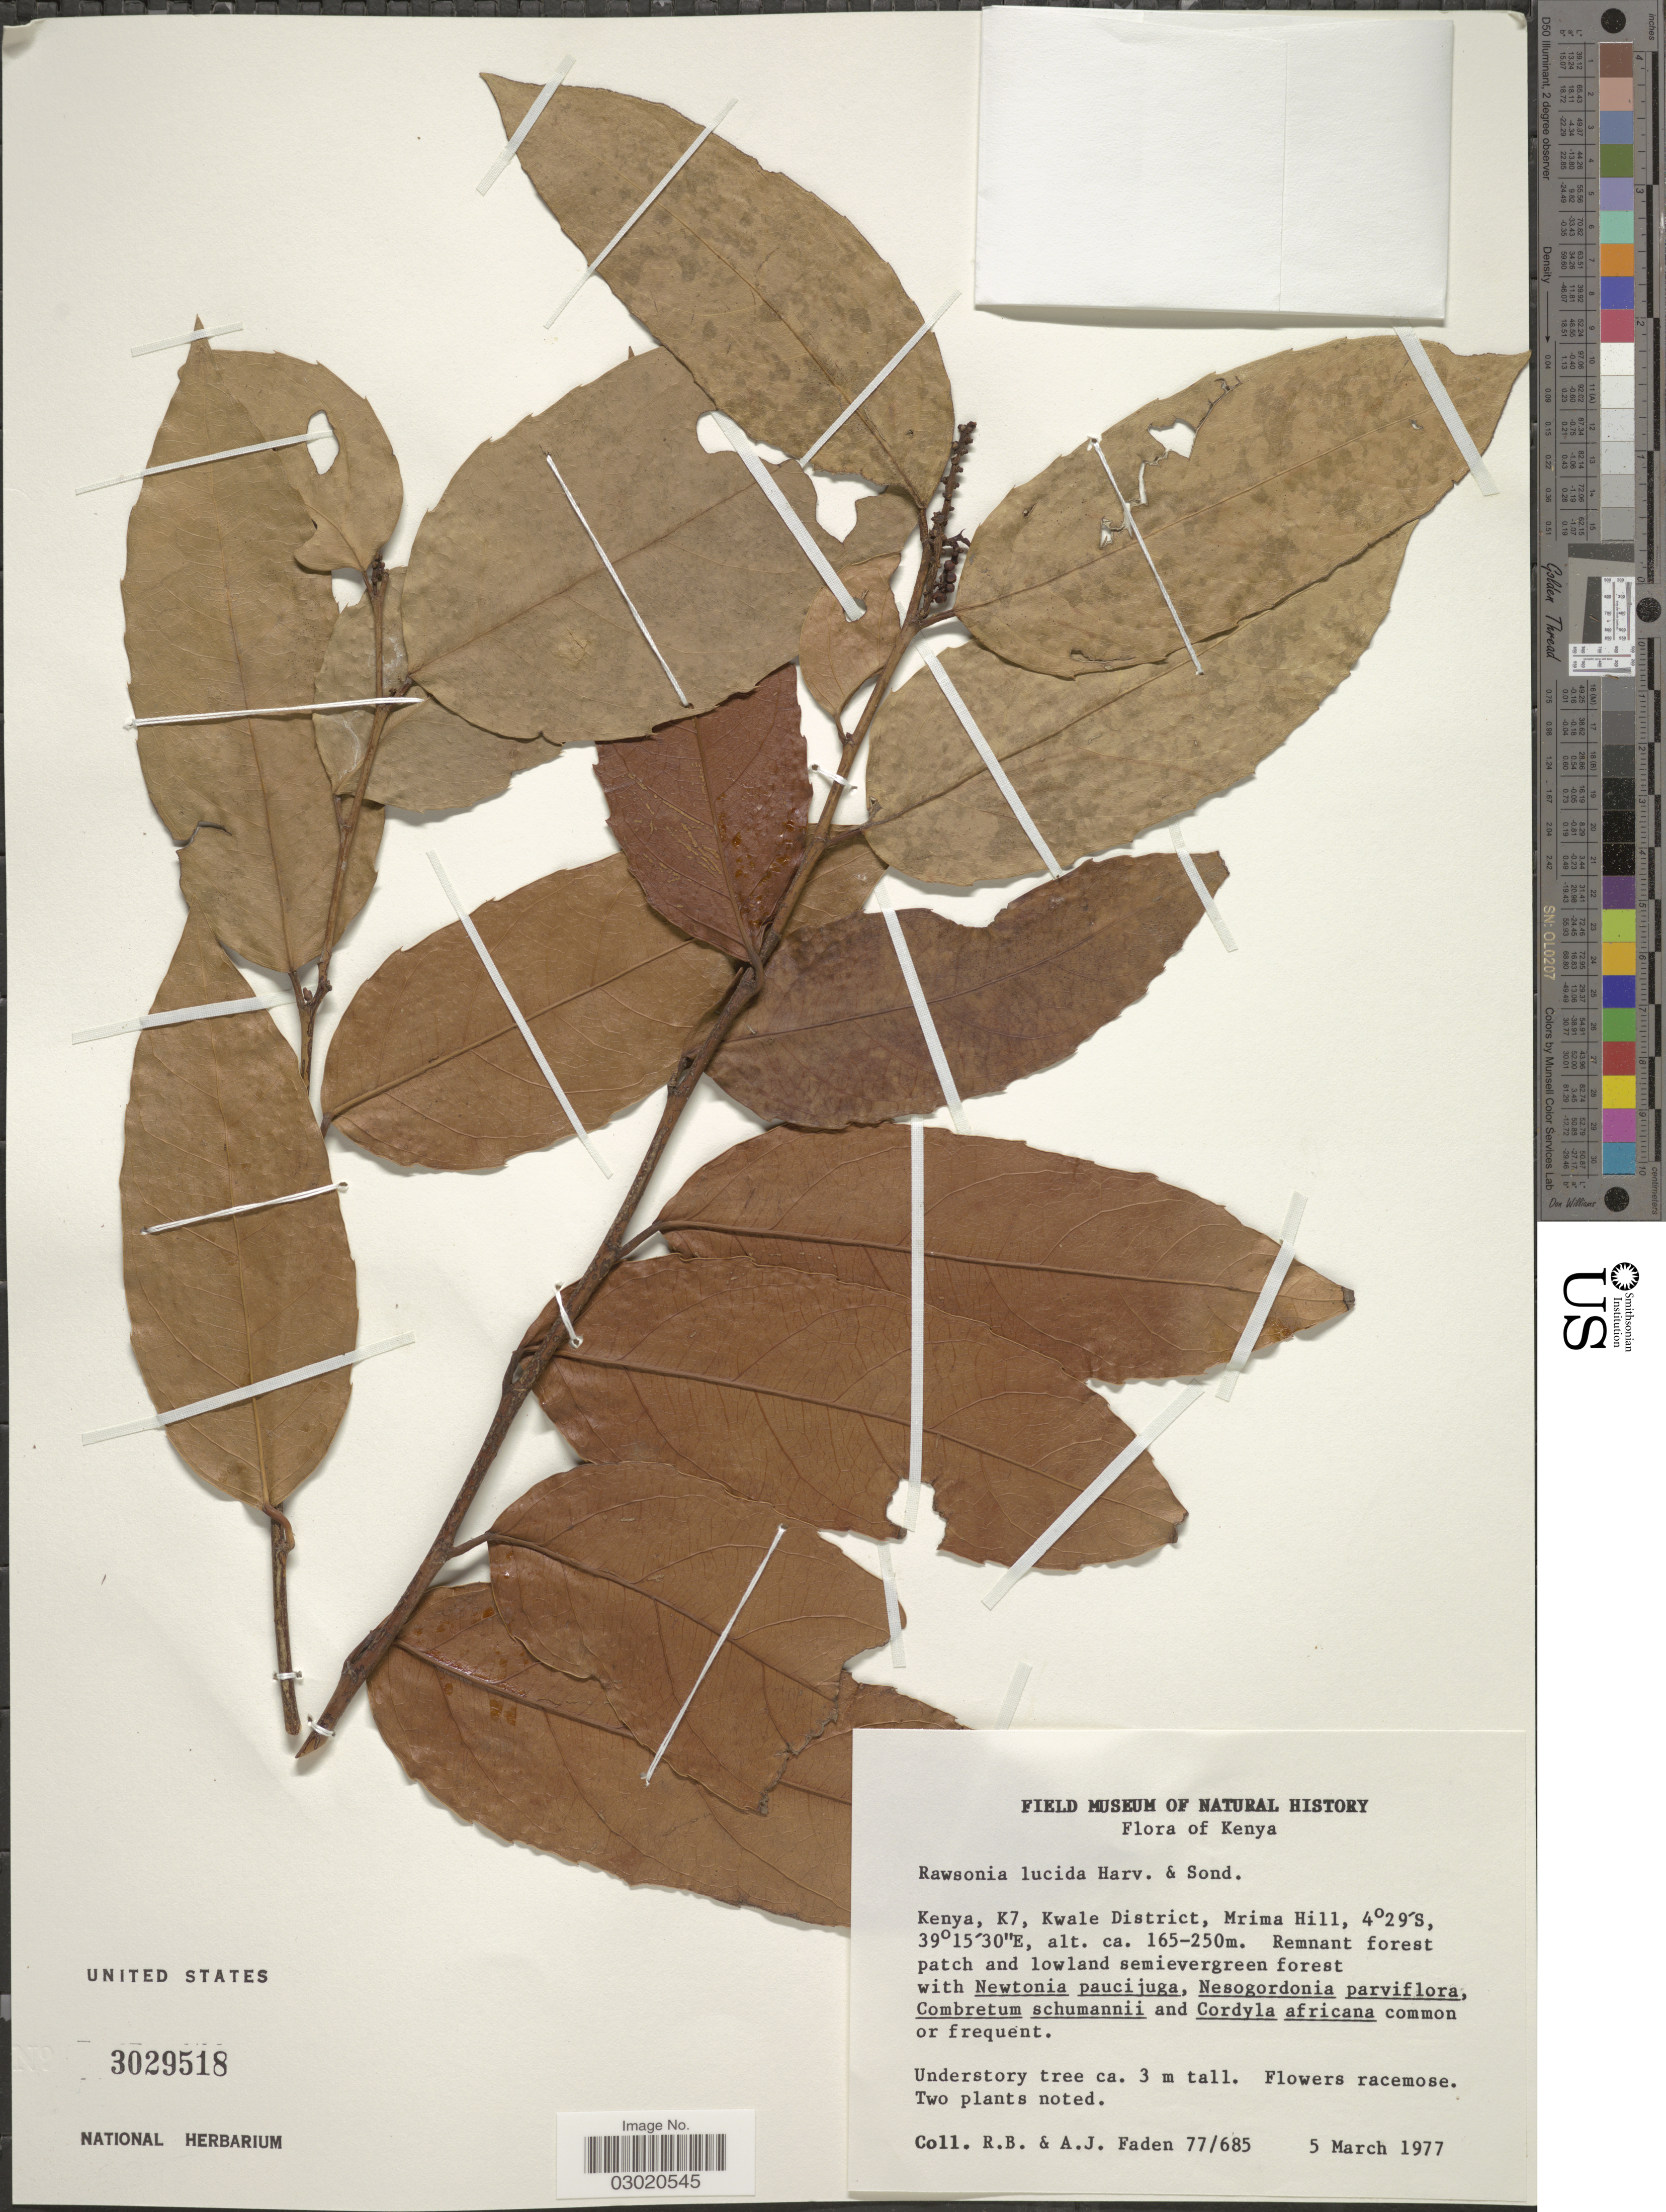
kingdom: Plantae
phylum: Tracheophyta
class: Magnoliopsida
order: Malpighiales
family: Achariaceae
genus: Rawsonia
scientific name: Rawsonia lucida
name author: Harv. & Sond.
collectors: R. B. Faden & A. J. Faden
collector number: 77/685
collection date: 1977-03-05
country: Kenya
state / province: Kwale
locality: K7, Kwale District, Mrima Hill.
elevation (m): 165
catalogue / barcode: US 3029518